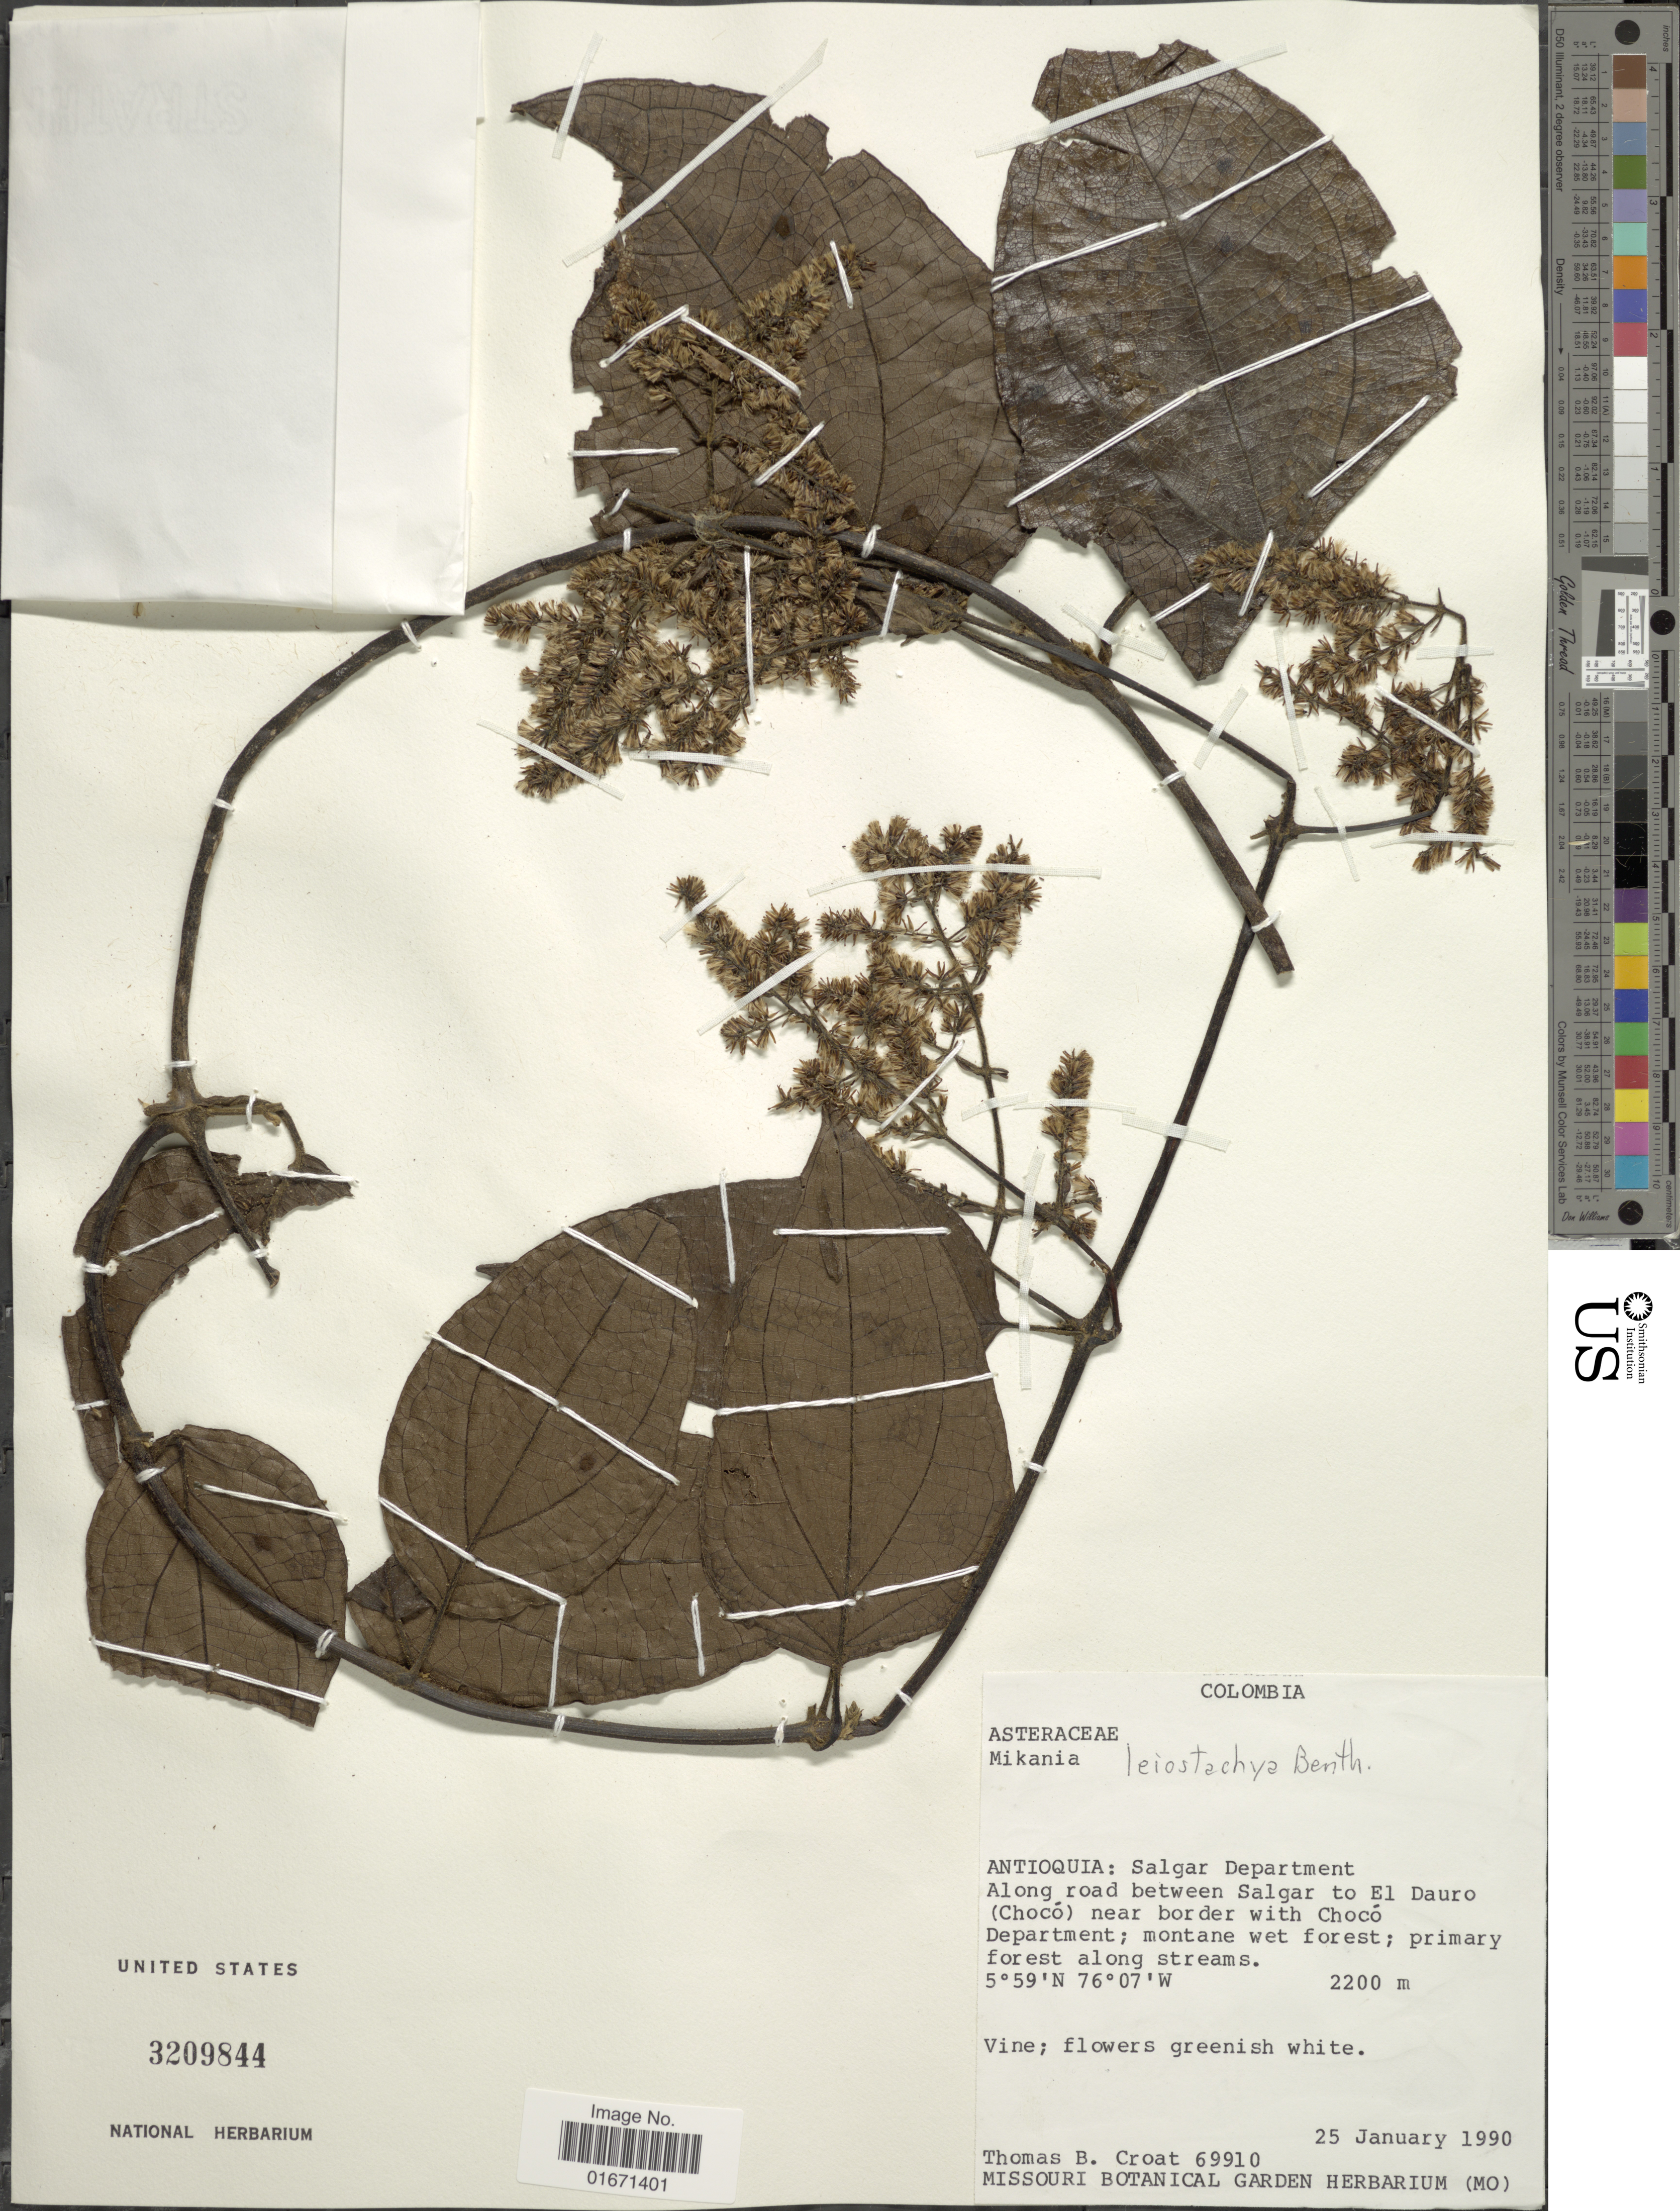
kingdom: Plantae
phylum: Tracheophyta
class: Magnoliopsida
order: Asterales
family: Asteraceae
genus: Mikania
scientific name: Mikania leiostachya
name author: Benth.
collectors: T. B. Croat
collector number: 69910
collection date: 1990-01-25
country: Colombia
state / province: Antioquia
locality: Antioquia: Salgar Department. Along road between Salgar to El Dauro (Chocó) near border with Chocó Department; montane wet forest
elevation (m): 2200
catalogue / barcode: US 3209844